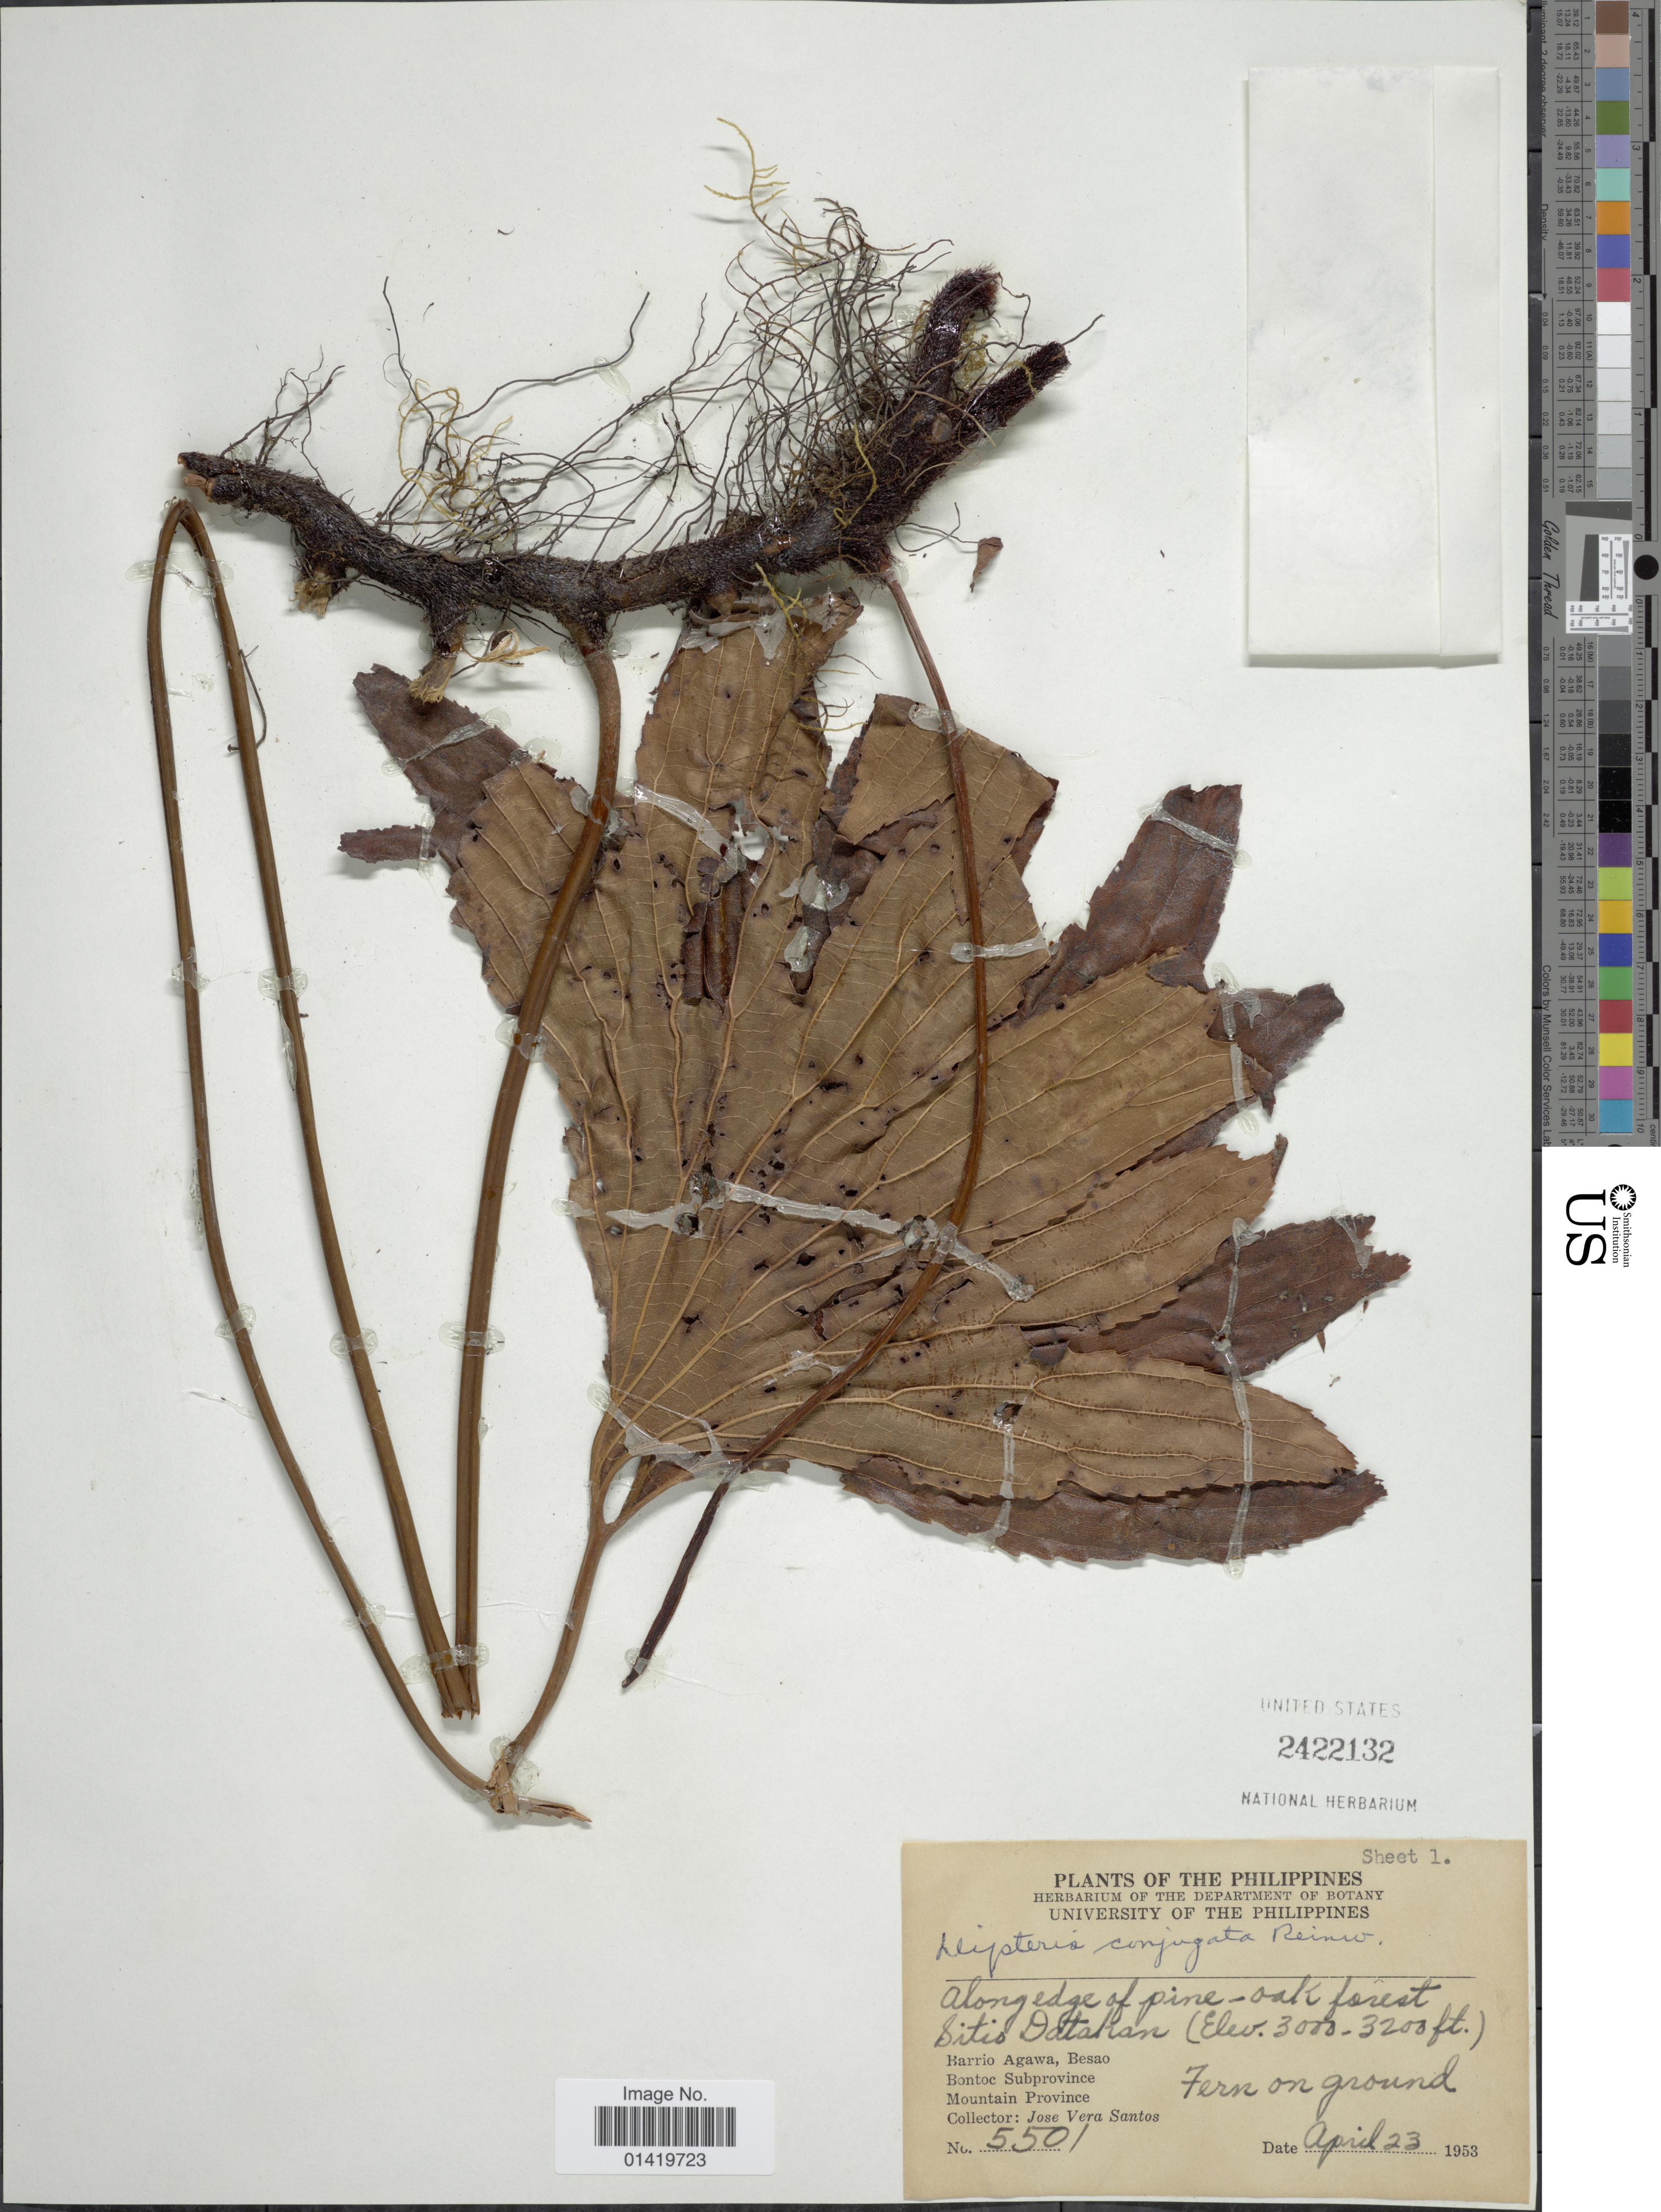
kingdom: Plantae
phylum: Tracheophyta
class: Polypodiopsida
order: Gleicheniales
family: Dipteridaceae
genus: Dipteris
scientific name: Dipteris conjugata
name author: Reinw.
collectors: J. V. Santos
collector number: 5501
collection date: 1953-04-23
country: Philippines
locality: Barrio Agawa, Besao, Bontoc subprovince, mountain province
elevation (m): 914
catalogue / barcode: US 2422132